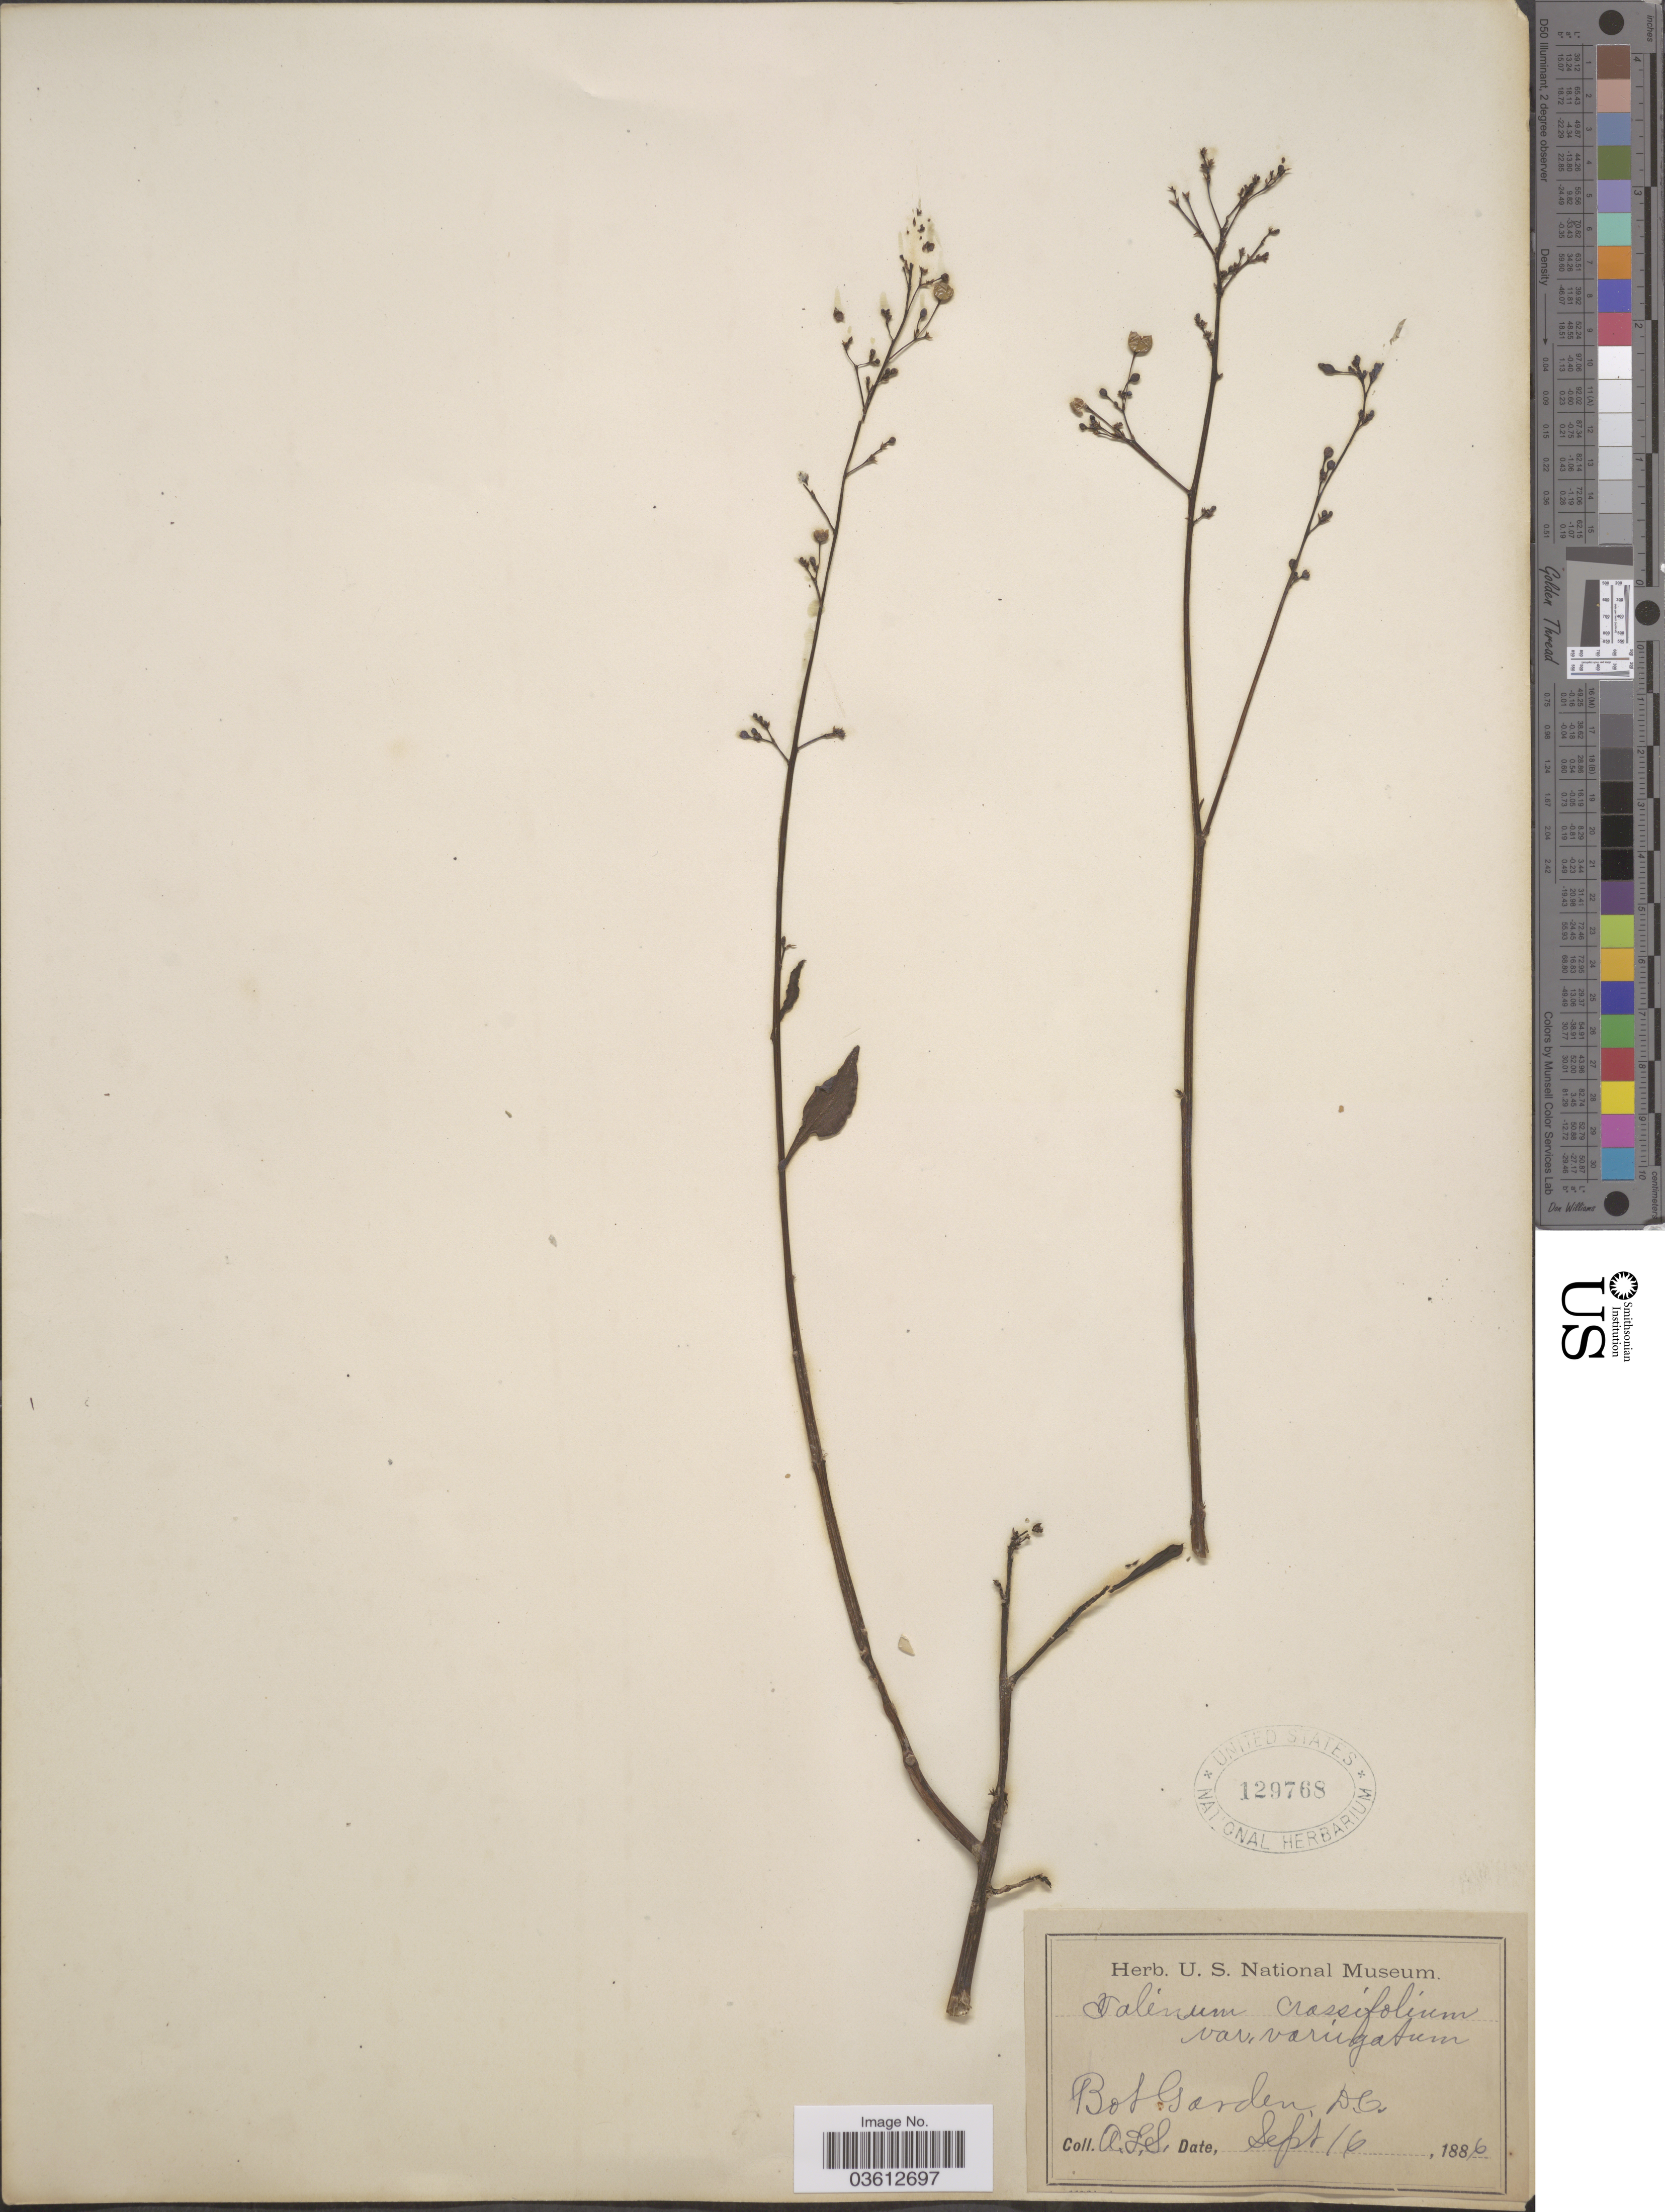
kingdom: Plantae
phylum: Tracheophyta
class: Magnoliopsida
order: Caryophyllales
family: Talinaceae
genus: Talinum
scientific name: Talinum paniculatum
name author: (Jacq.) Gaertn.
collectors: A.L.S.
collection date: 1886-09-16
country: United States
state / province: District of Columbia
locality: Bot Garden, D.C.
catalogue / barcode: US 129768